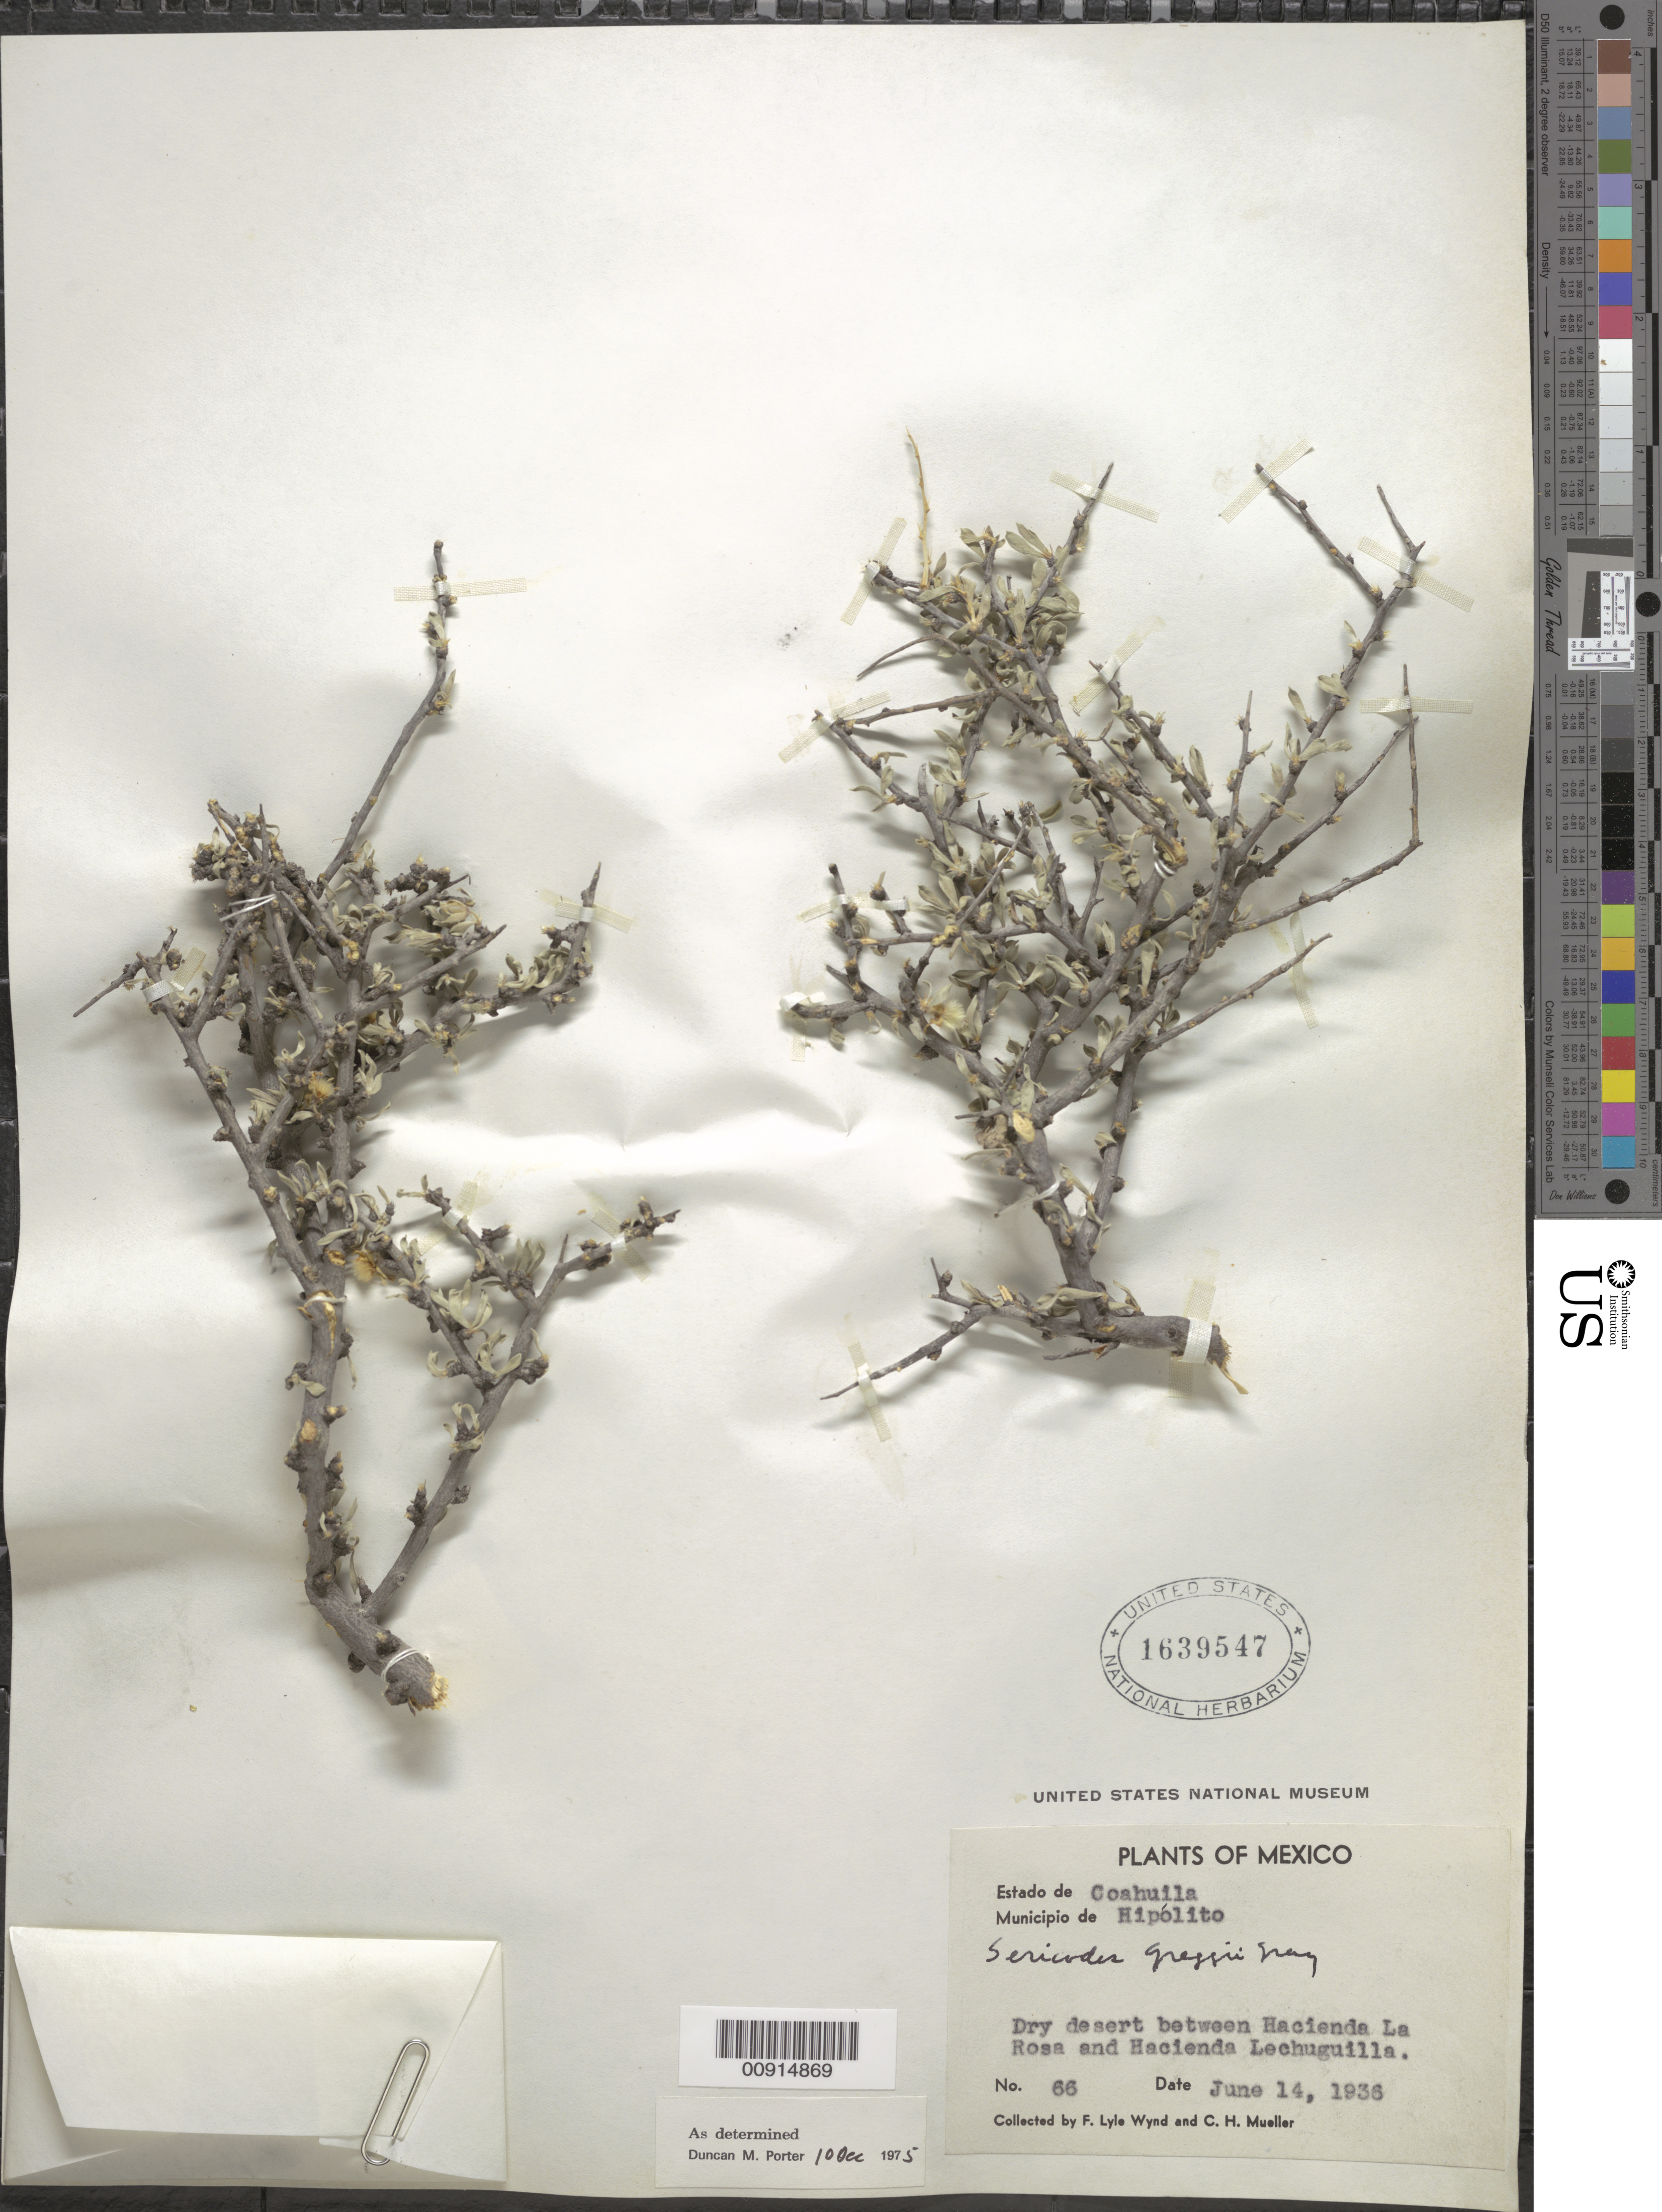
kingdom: Plantae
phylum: Tracheophyta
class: Magnoliopsida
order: Zygophyllales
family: Zygophyllaceae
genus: Sericodes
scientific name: Sericodes greggii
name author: A. Gray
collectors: F. L. Wynd & C. H. Mueller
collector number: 66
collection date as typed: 14 Jun 1936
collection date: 1936-06-14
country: Mexico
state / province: Coahuila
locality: Estado de Coahuila: Municipio de Hipólito, between Hacienda La Rosa and Hacienda Lechuguilla.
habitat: Dry desert.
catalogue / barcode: US 1639547